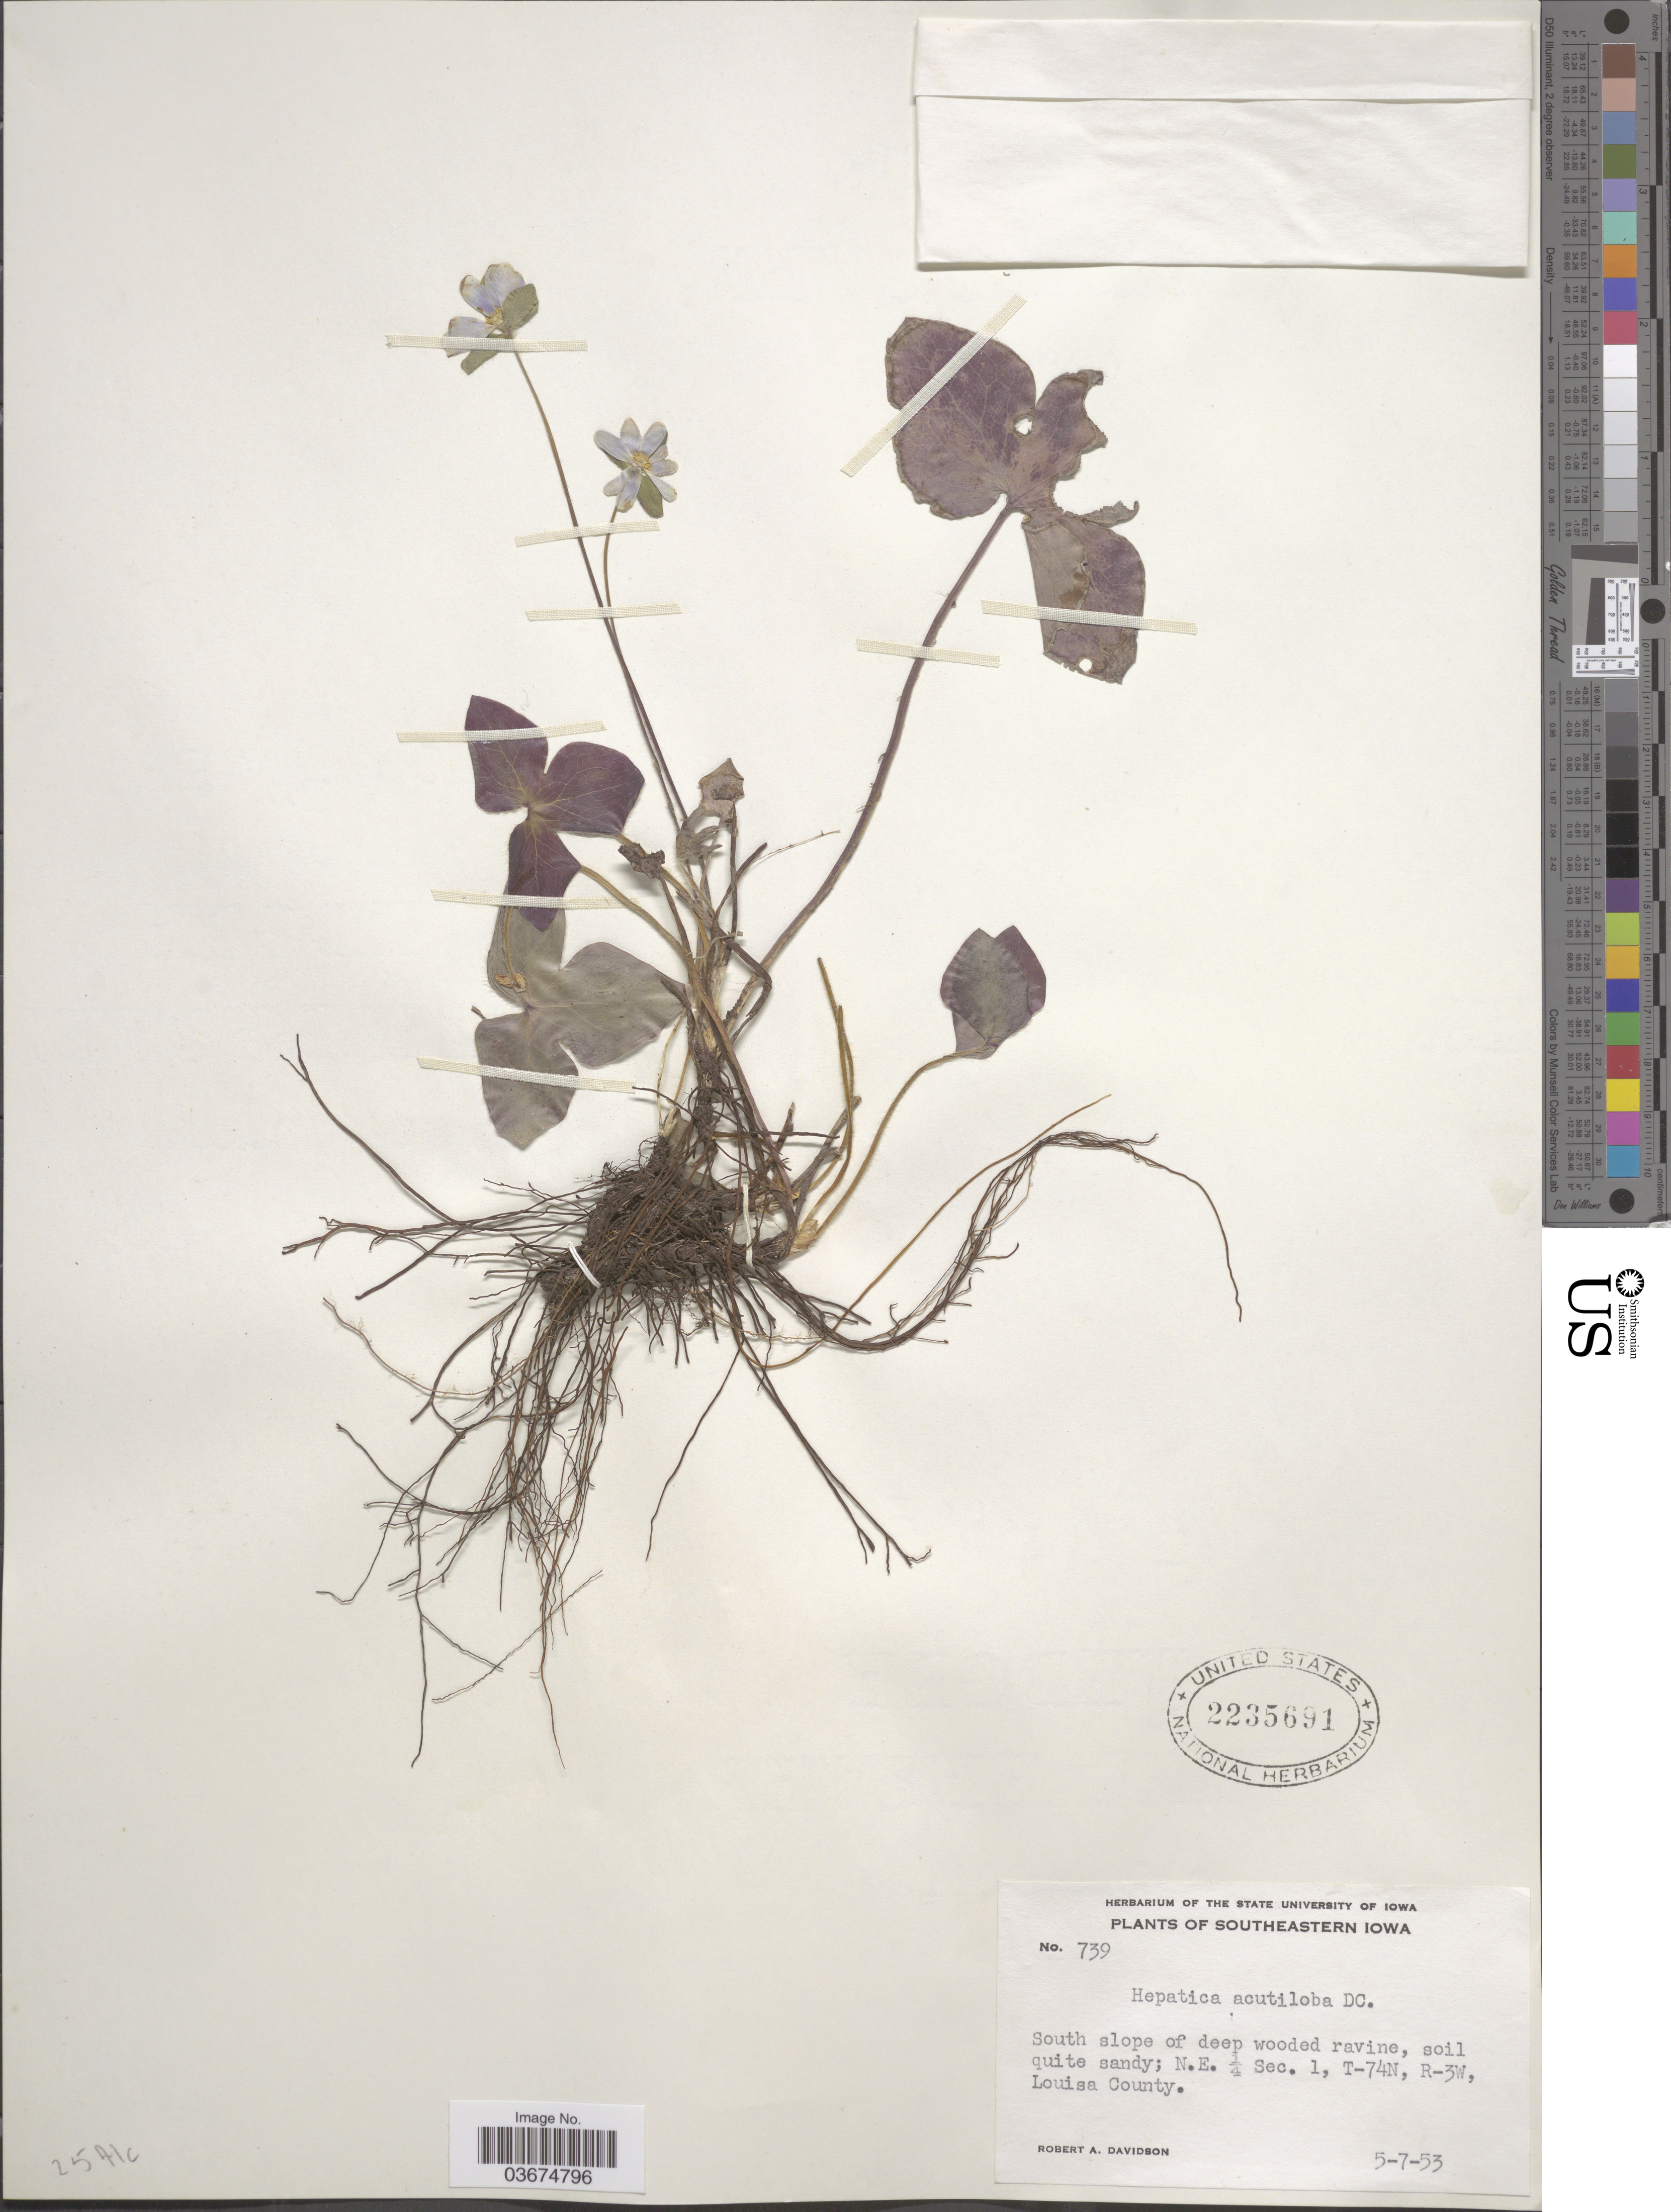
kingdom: Plantae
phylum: Tracheophyta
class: Magnoliopsida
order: Ranunculales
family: Ranunculaceae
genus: Hepatica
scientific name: Hepatica acutiloba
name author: DC.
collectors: R. A. Davidson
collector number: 739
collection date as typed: Transcribed d/m/y: 7/5/53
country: United States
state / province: Iowa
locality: Southeastern Iowa. N.E. ¼ Sec. 1, T-74N, R-3W, Louisa County.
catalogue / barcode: US 2235691